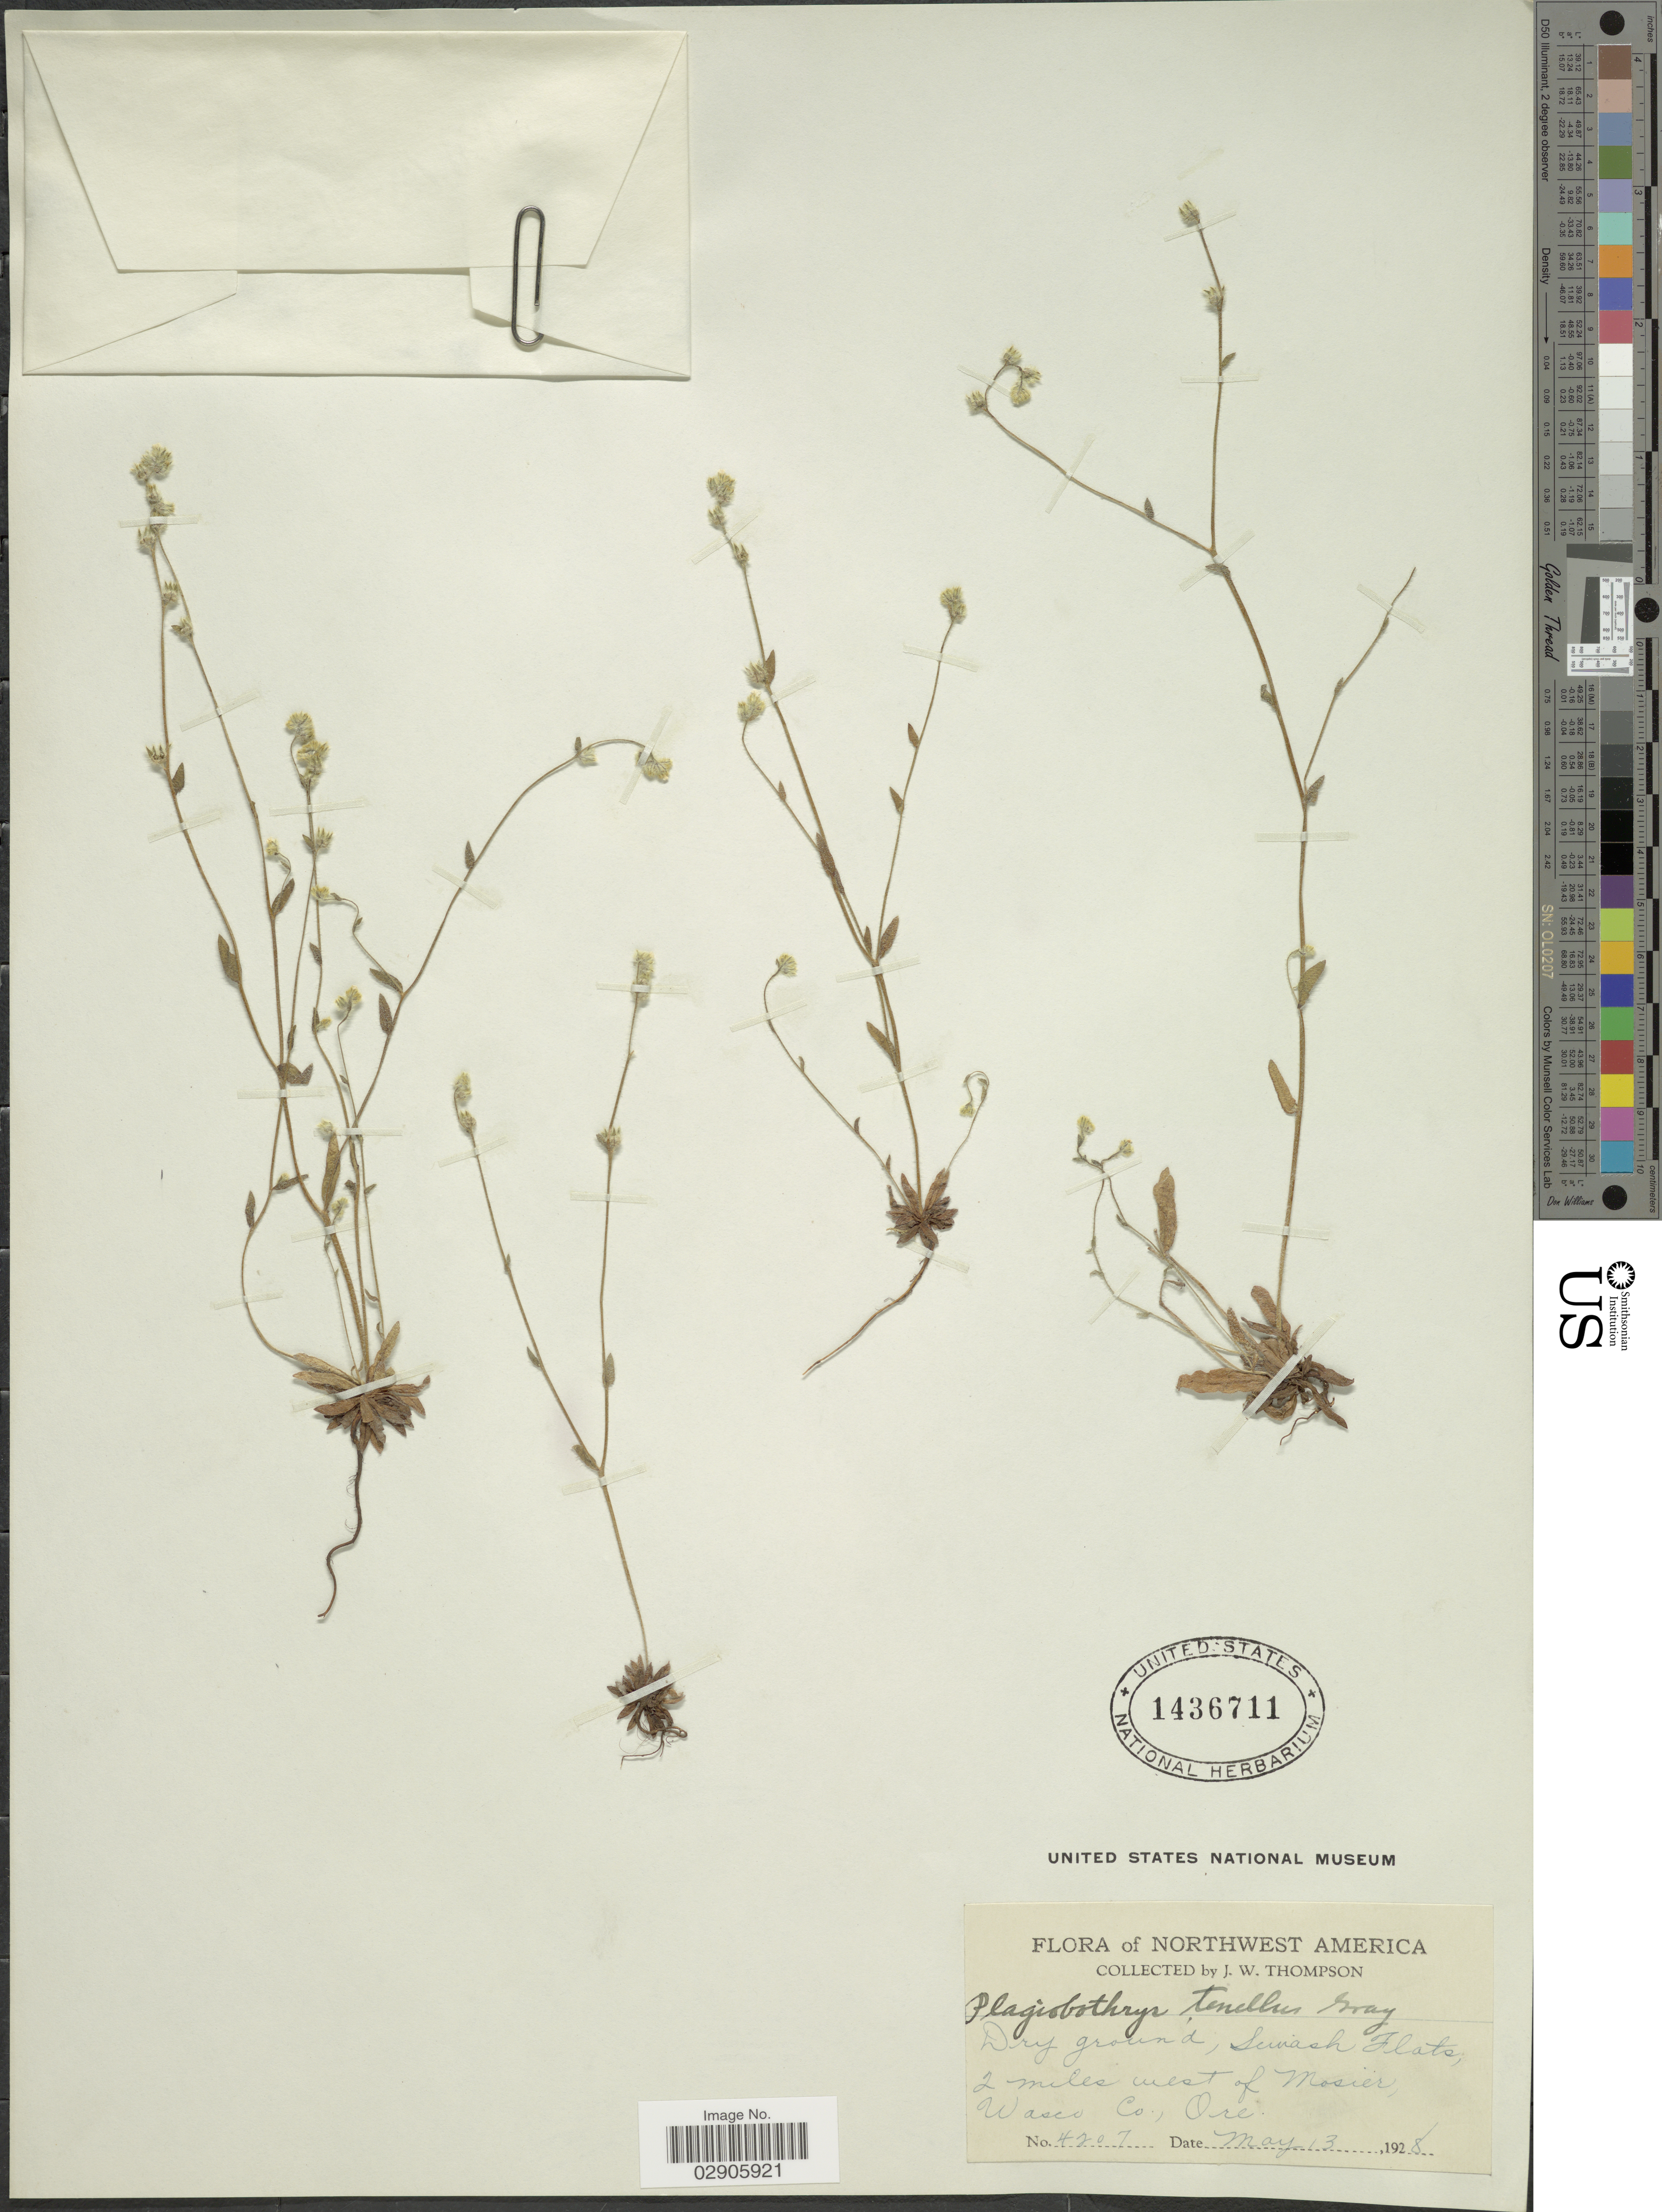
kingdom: Plantae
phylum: Tracheophyta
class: Magnoliopsida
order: Boraginales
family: Boraginaceae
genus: Plagiobothrys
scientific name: Plagiobothrys tenellus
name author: (Nutt.) A. Gray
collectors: J. Thompson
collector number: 4207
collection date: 1928-05-13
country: United States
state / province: Oregon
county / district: Wasco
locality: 2 miles west of Mosier, Wasco Co., Ore.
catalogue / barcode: US 1436711